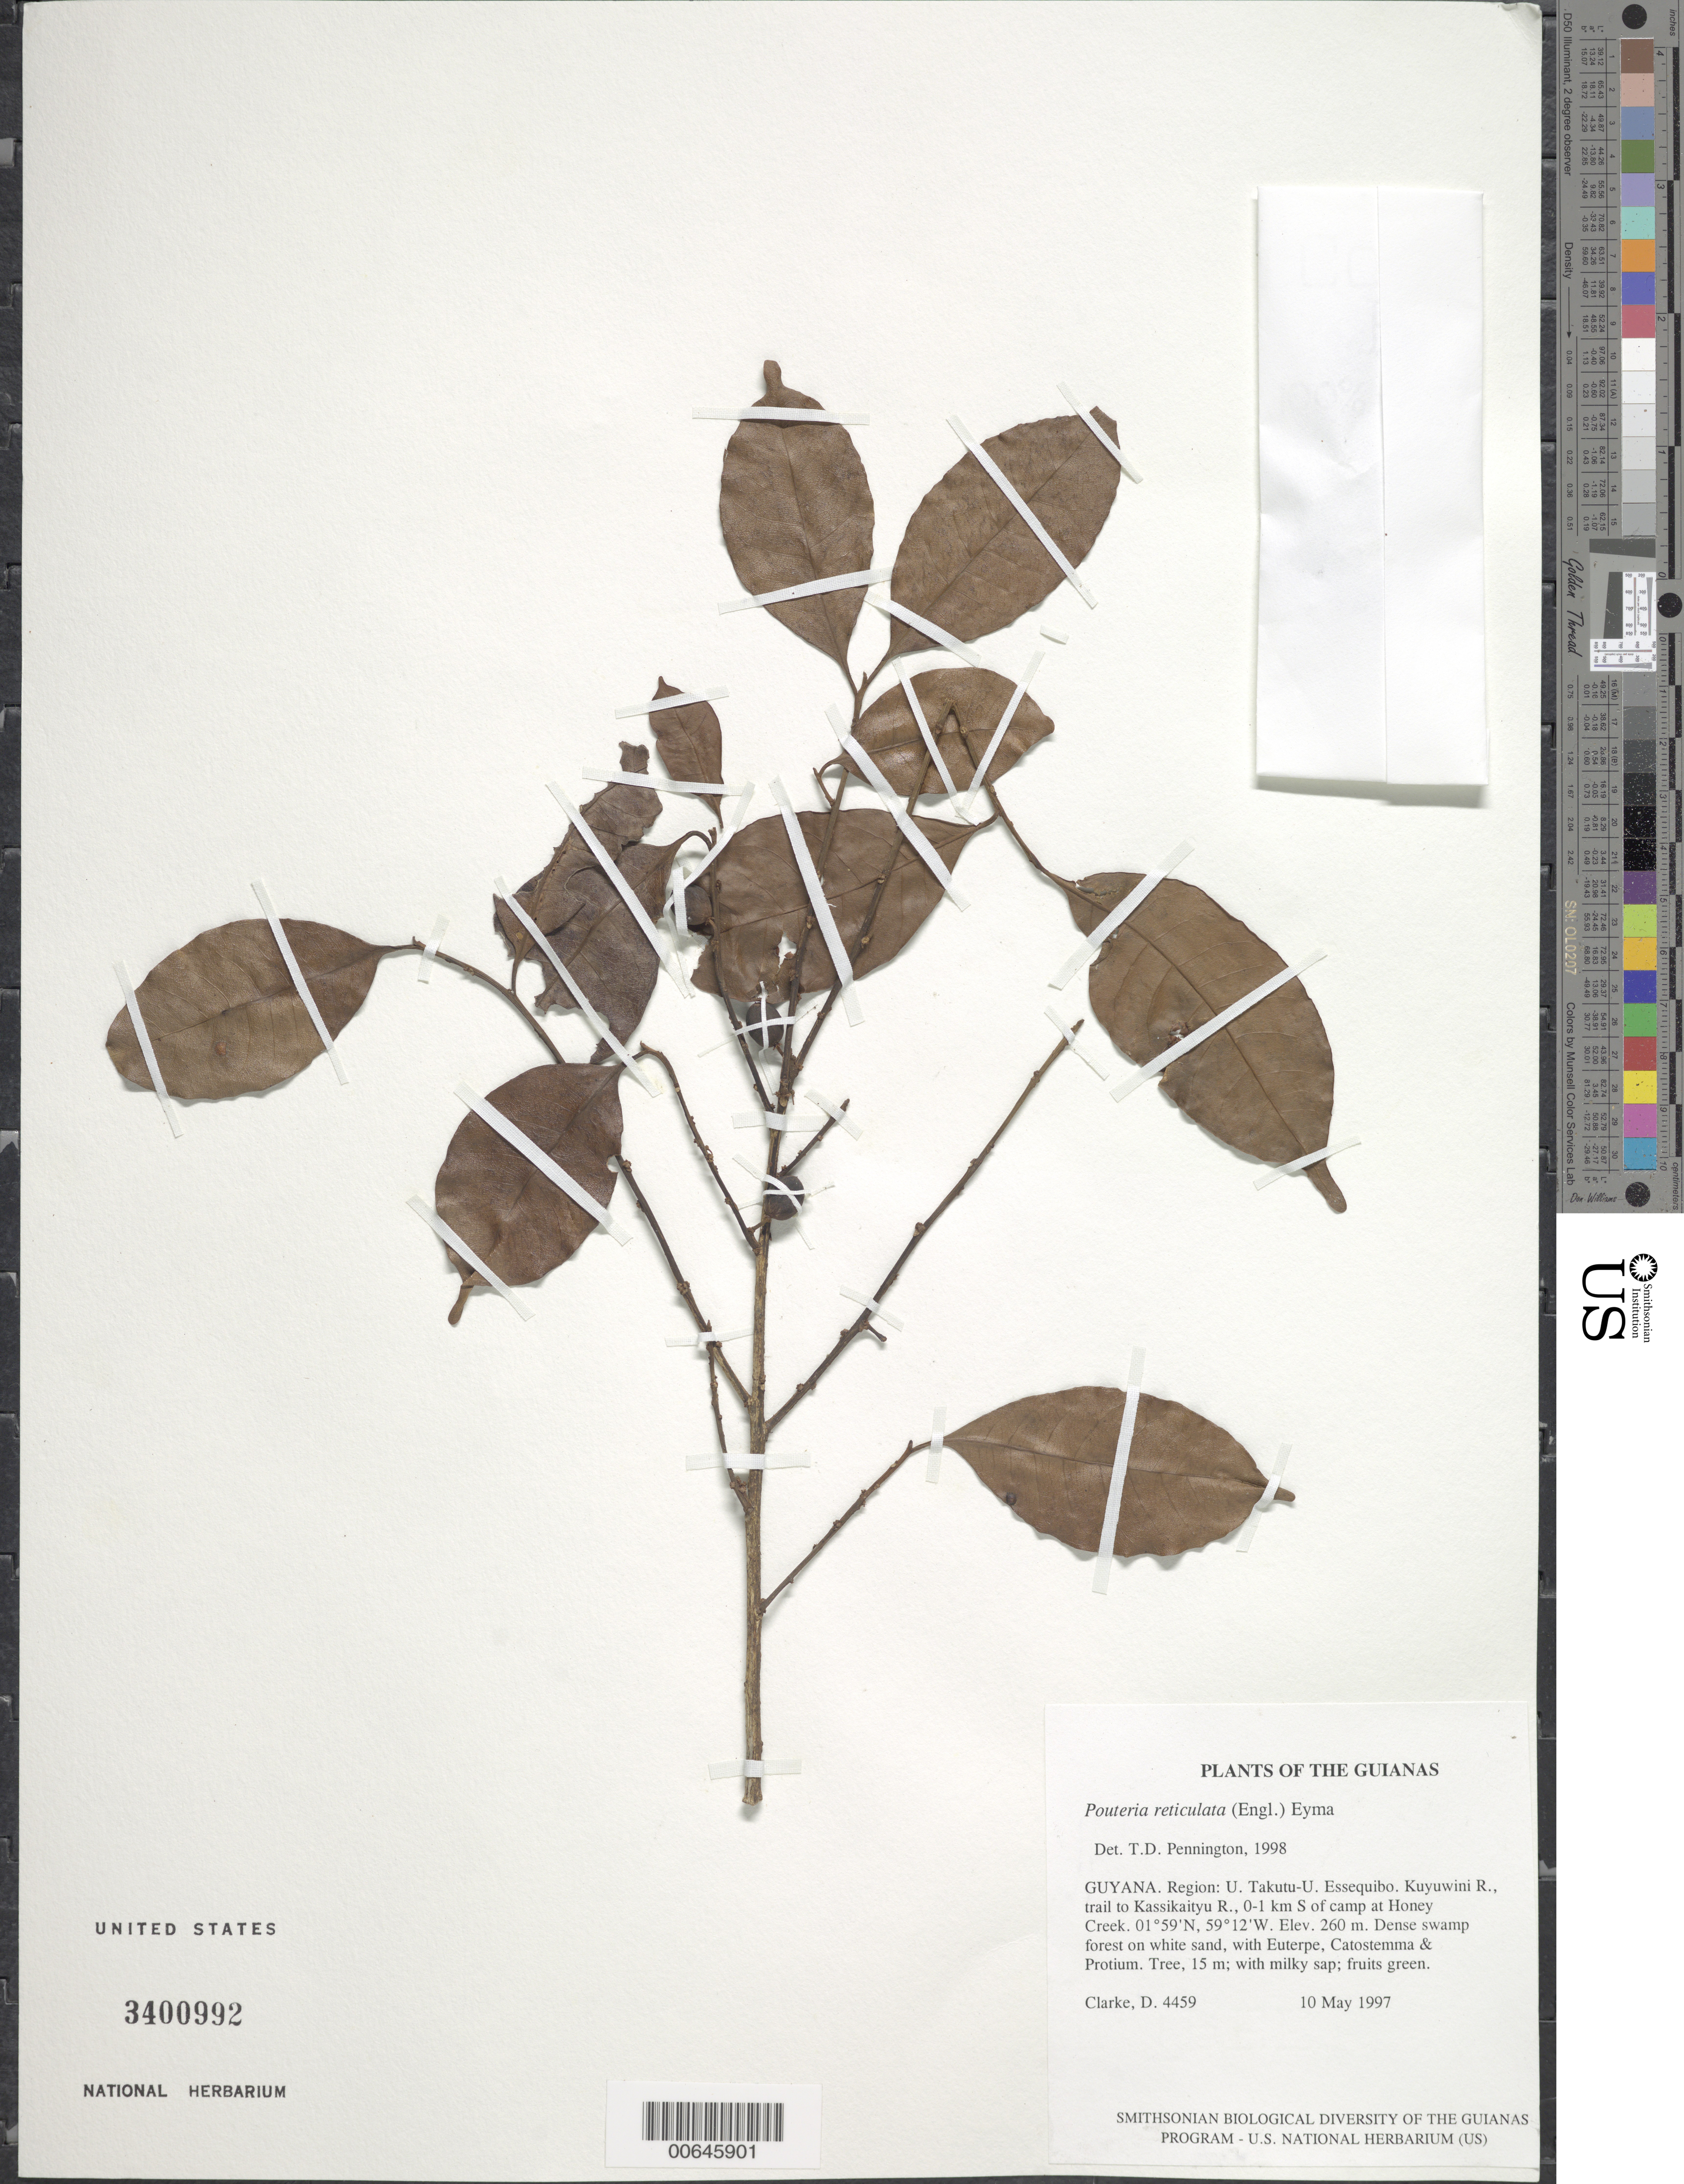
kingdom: Plantae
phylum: Tracheophyta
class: Magnoliopsida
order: Ericales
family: Sapotaceae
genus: Pouteria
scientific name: Pouteria reticulata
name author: (Engl.) Eyma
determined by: Pennington, T. D., (K)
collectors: H. D. Clarke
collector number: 4459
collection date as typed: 10 May 1997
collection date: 1997-05-10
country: Guyana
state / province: U. Takutu-U. Essequibo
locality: Kuyuwini R., trail to Kassikaityu R., 0-1 km S of camp at Honey Creek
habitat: Dense swamp forest on white sand, with Euterpe, Catostemma & Protium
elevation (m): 260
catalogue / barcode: US 3400992